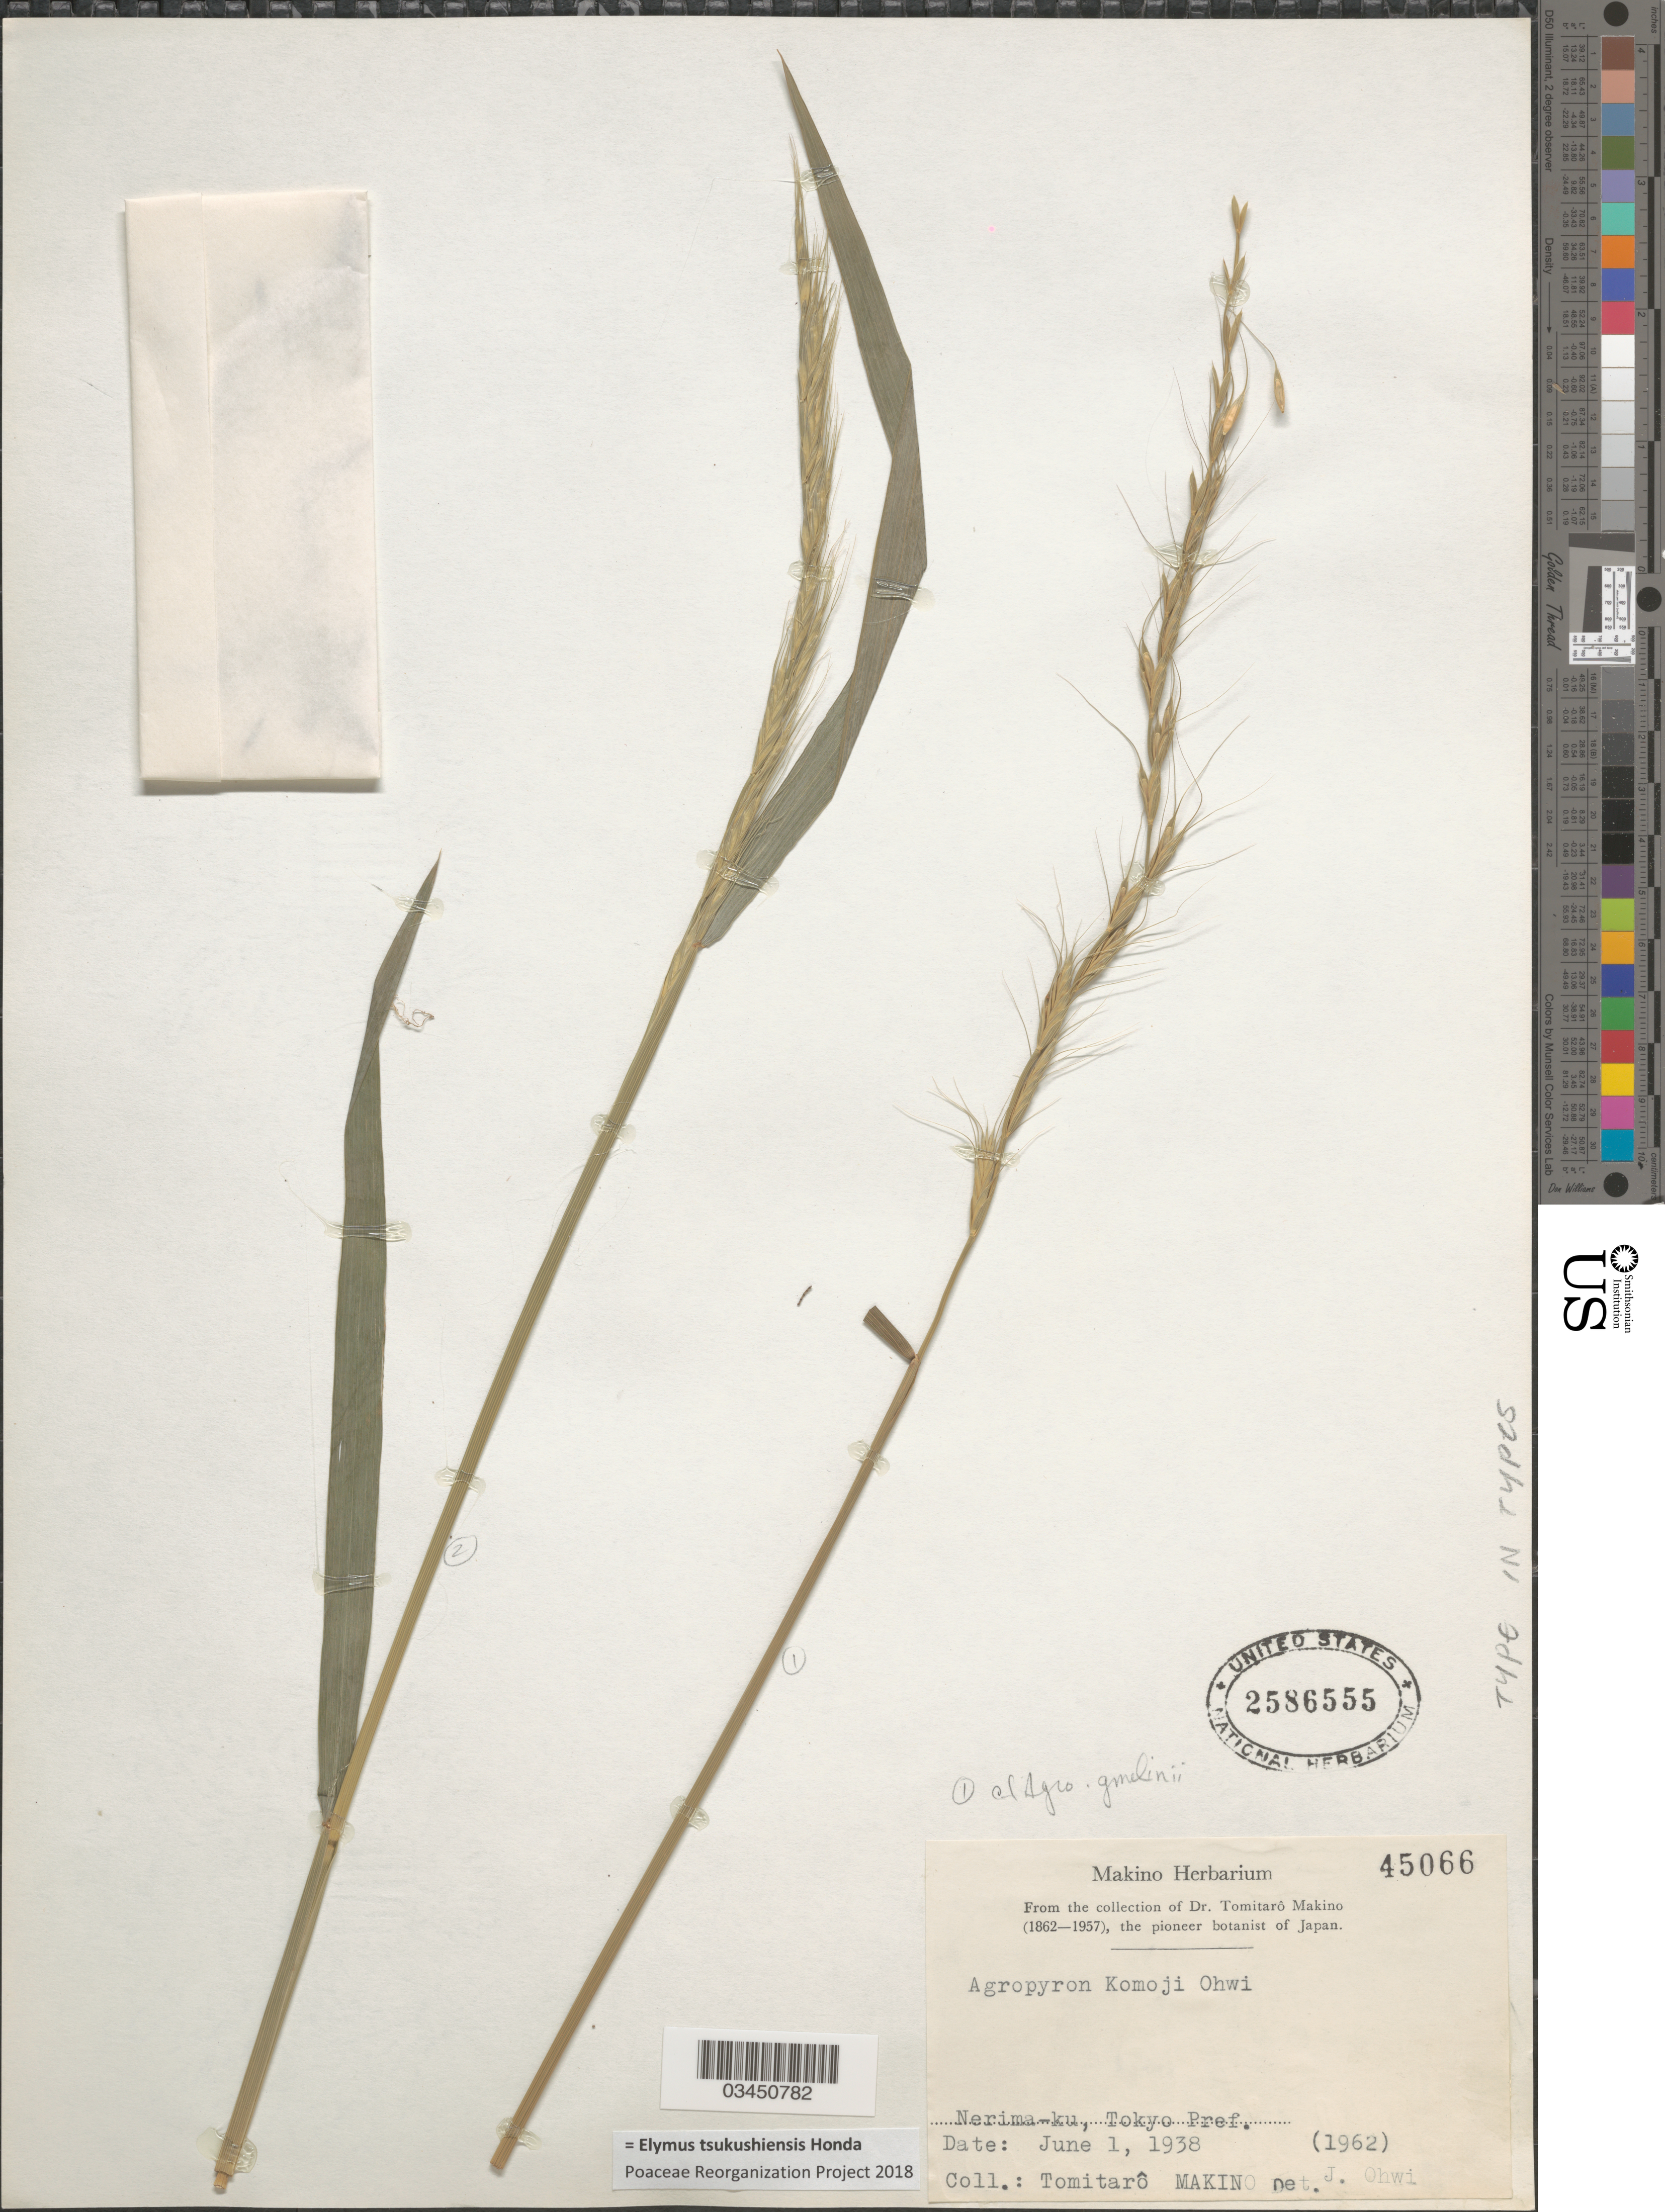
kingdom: Plantae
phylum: Tracheophyta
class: Liliopsida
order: Poales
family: Poaceae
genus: Elymus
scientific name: Elymus tsukushiensis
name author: Honda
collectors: T. Makino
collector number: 45066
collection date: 1938-06-01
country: Japan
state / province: Tokyo, Federal City of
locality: Nerima-ku, Tokyo Pref.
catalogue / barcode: US 2586555